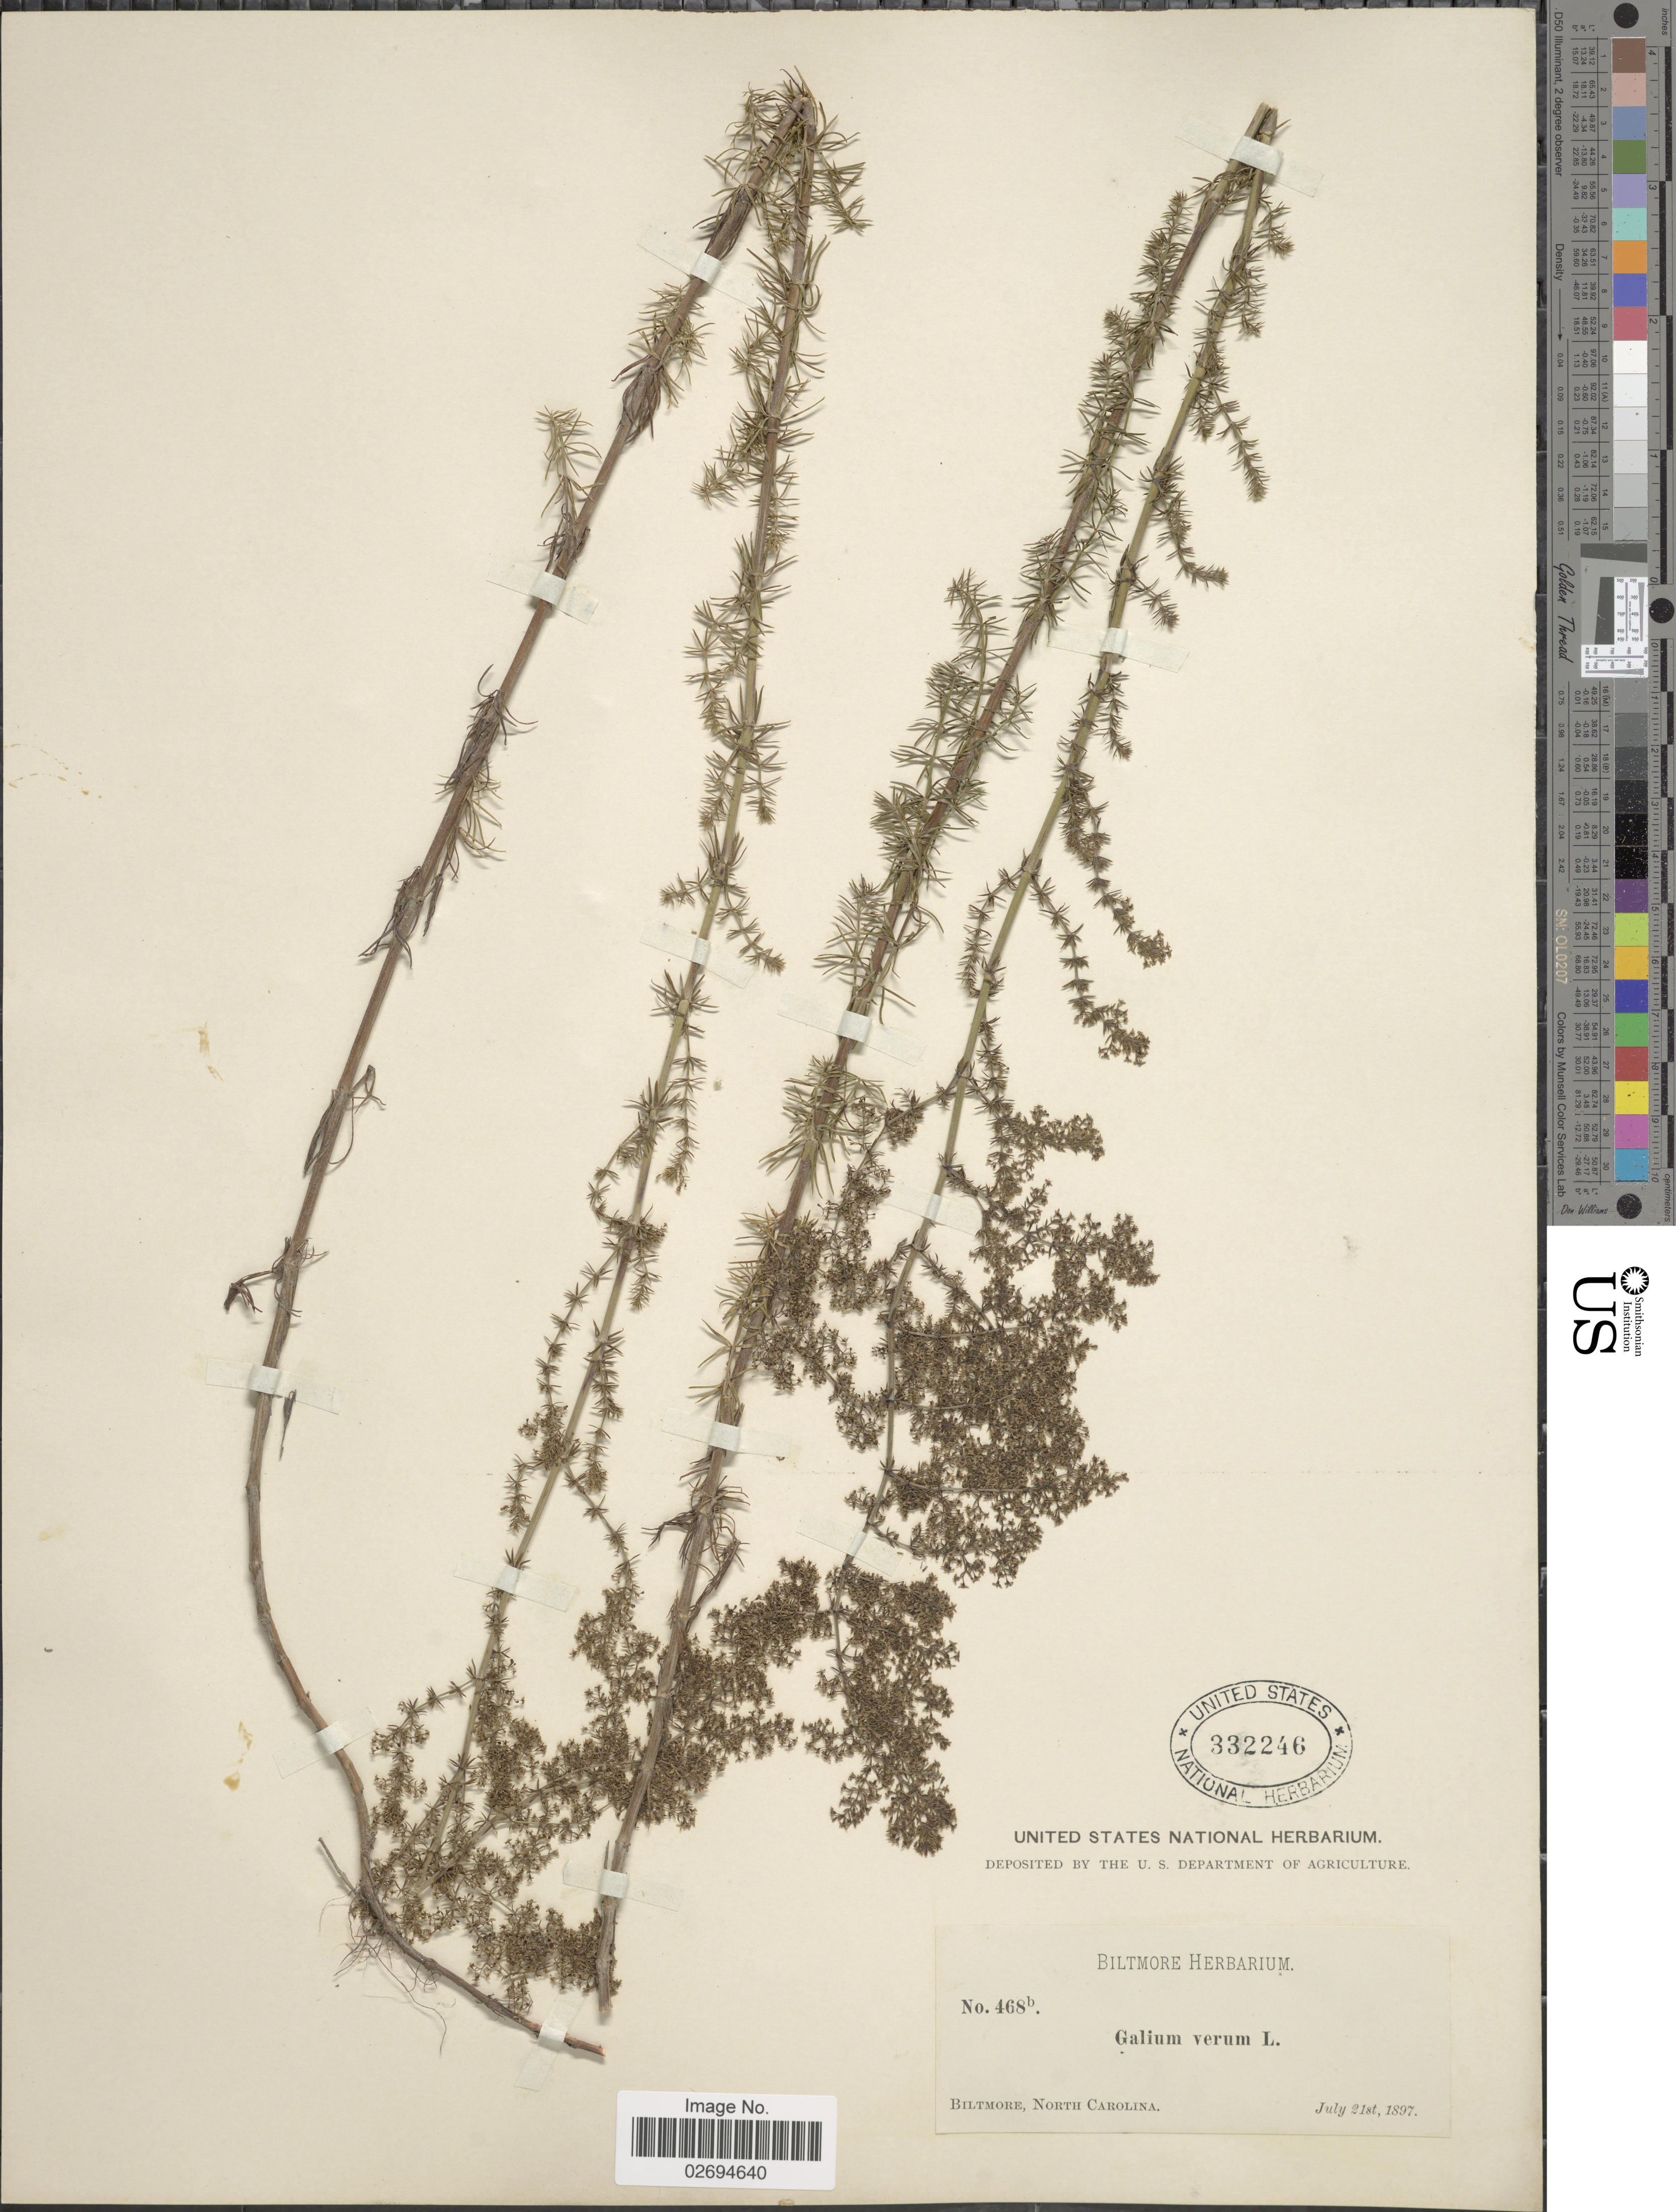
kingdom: Plantae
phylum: Tracheophyta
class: Magnoliopsida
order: Gentianales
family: Rubiaceae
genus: Galium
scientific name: Galium verum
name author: L.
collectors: ex herb. Biltmore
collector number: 468b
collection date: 1897-07-21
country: United States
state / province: North Carolina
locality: Biltmore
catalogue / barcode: US 332246